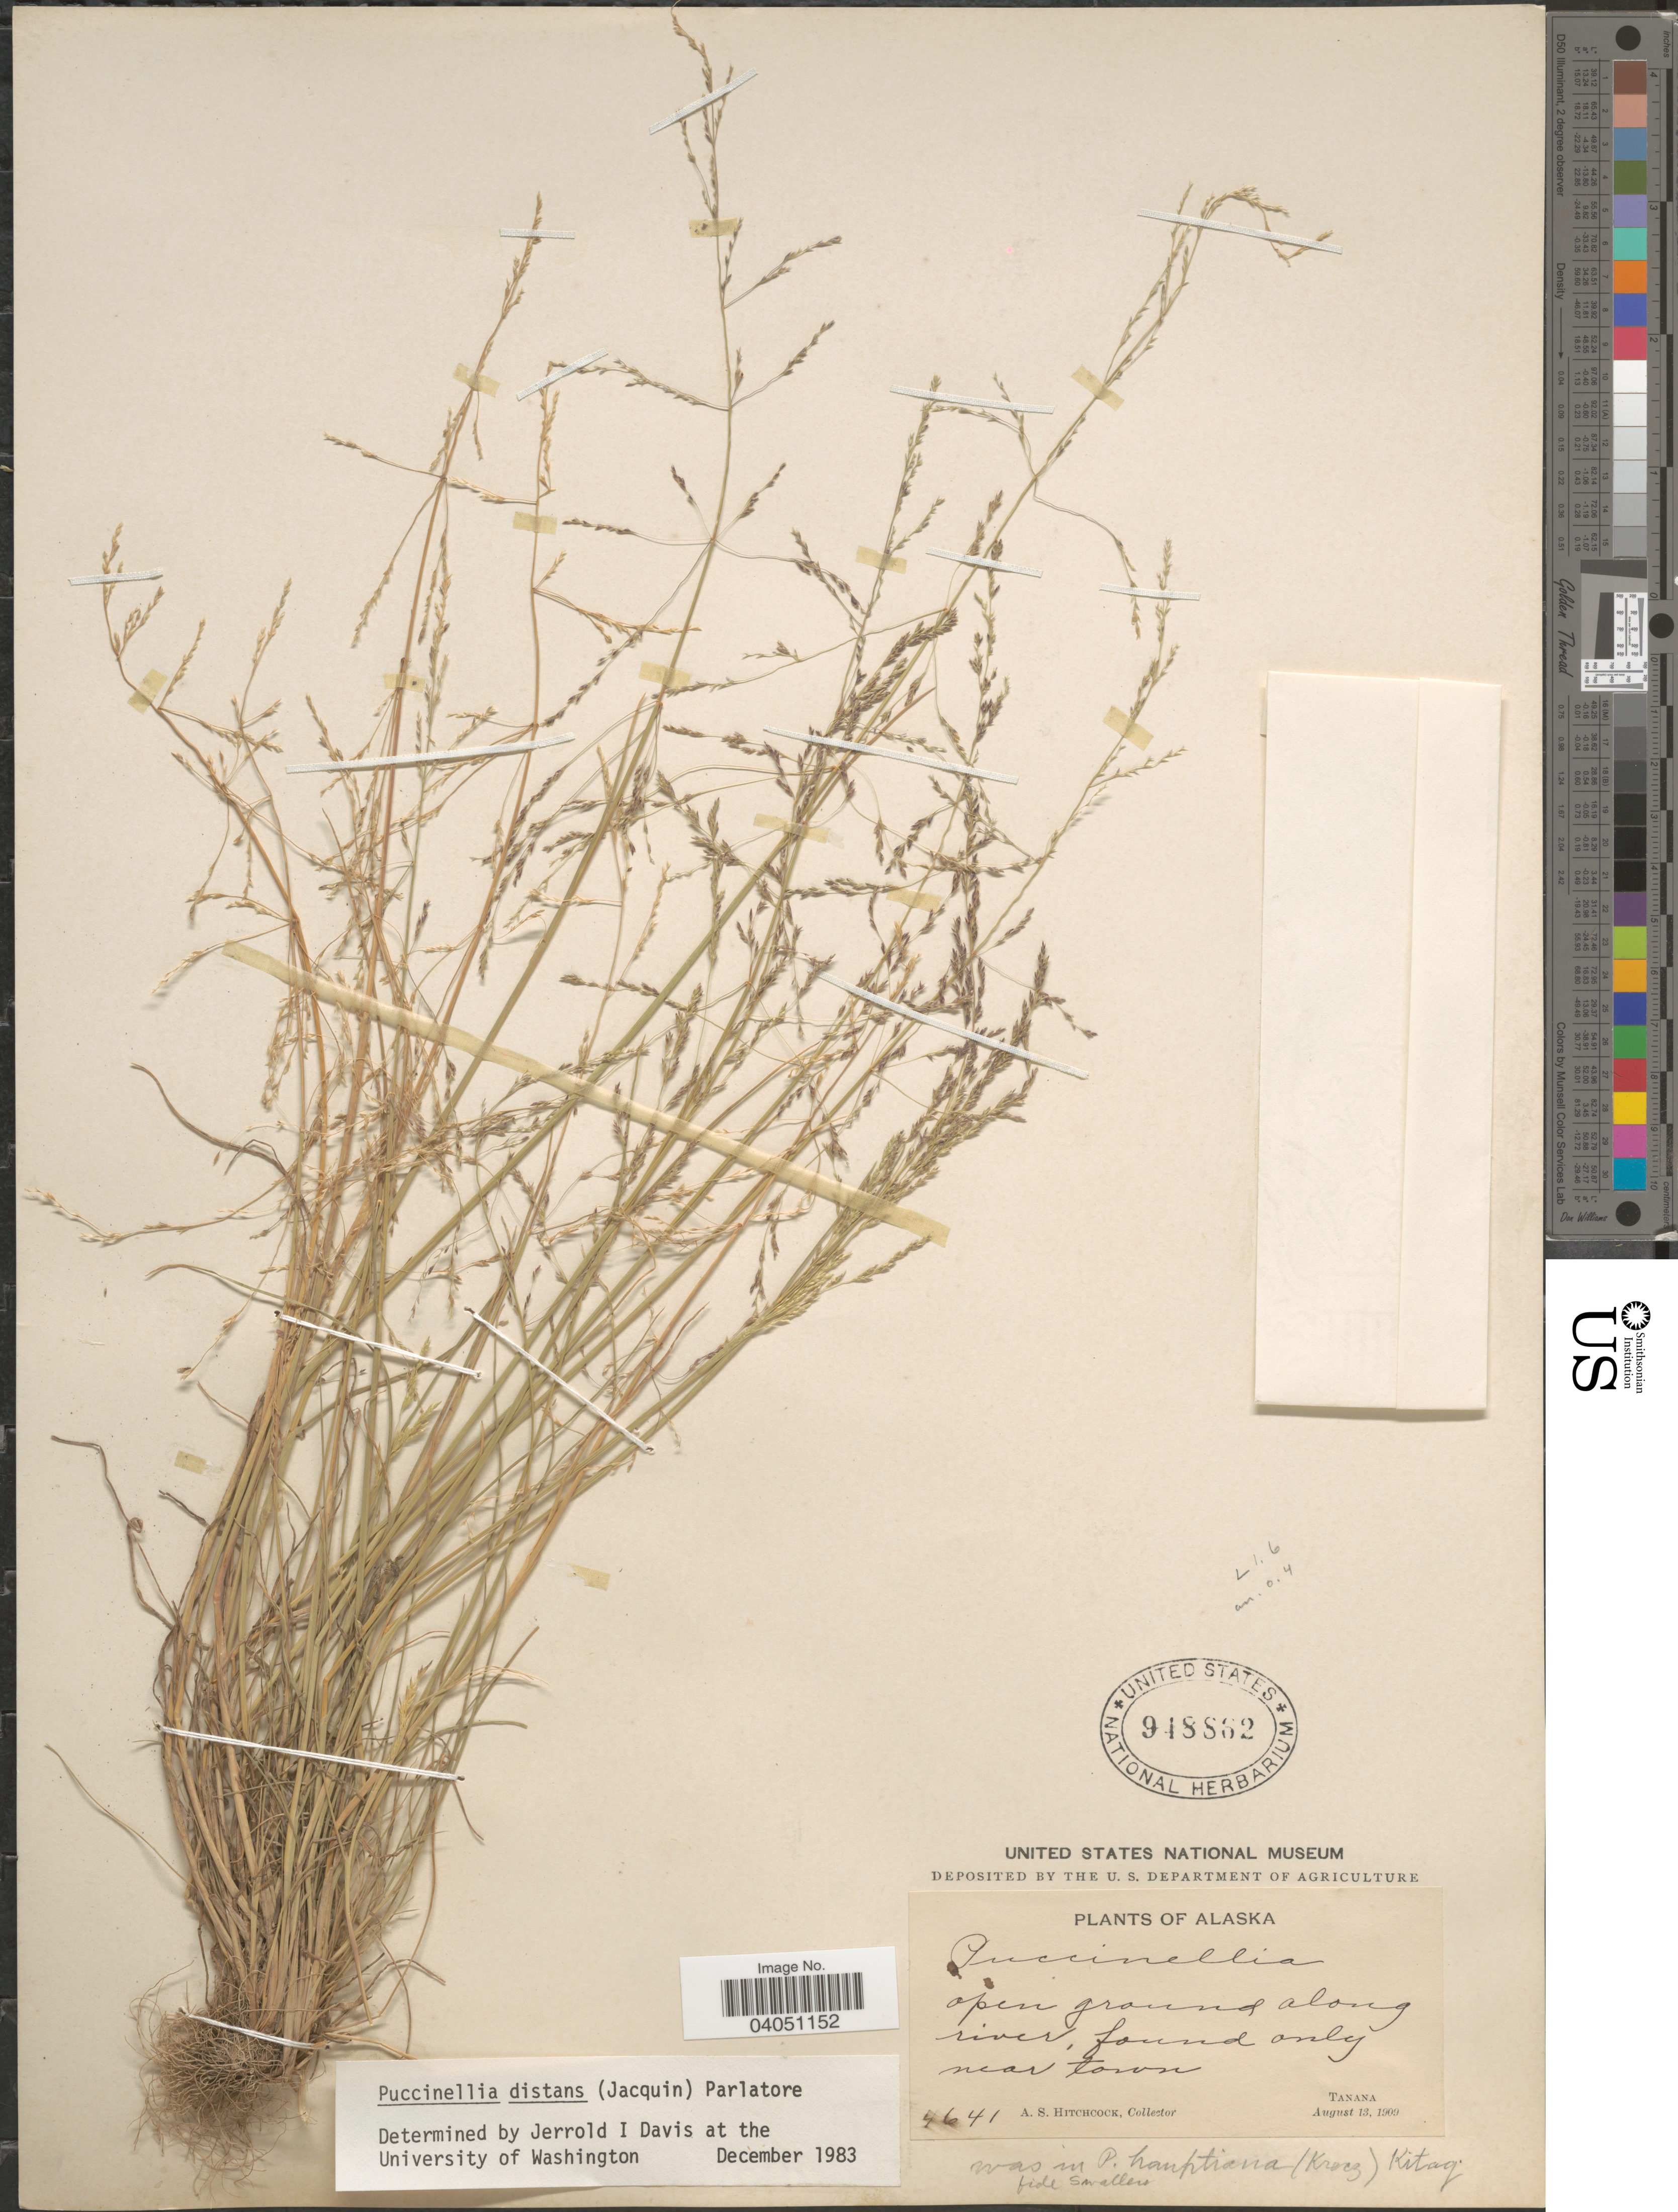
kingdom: Plantae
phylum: Tracheophyta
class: Liliopsida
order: Poales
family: Poaceae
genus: Puccinellia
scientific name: Puccinellia distans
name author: (Jacq.) Parl.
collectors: A. S. Hitchcock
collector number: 4641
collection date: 1909-08-13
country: United States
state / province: Alaska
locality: Open ground along river, found only near town. Tanana.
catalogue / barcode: US 948862